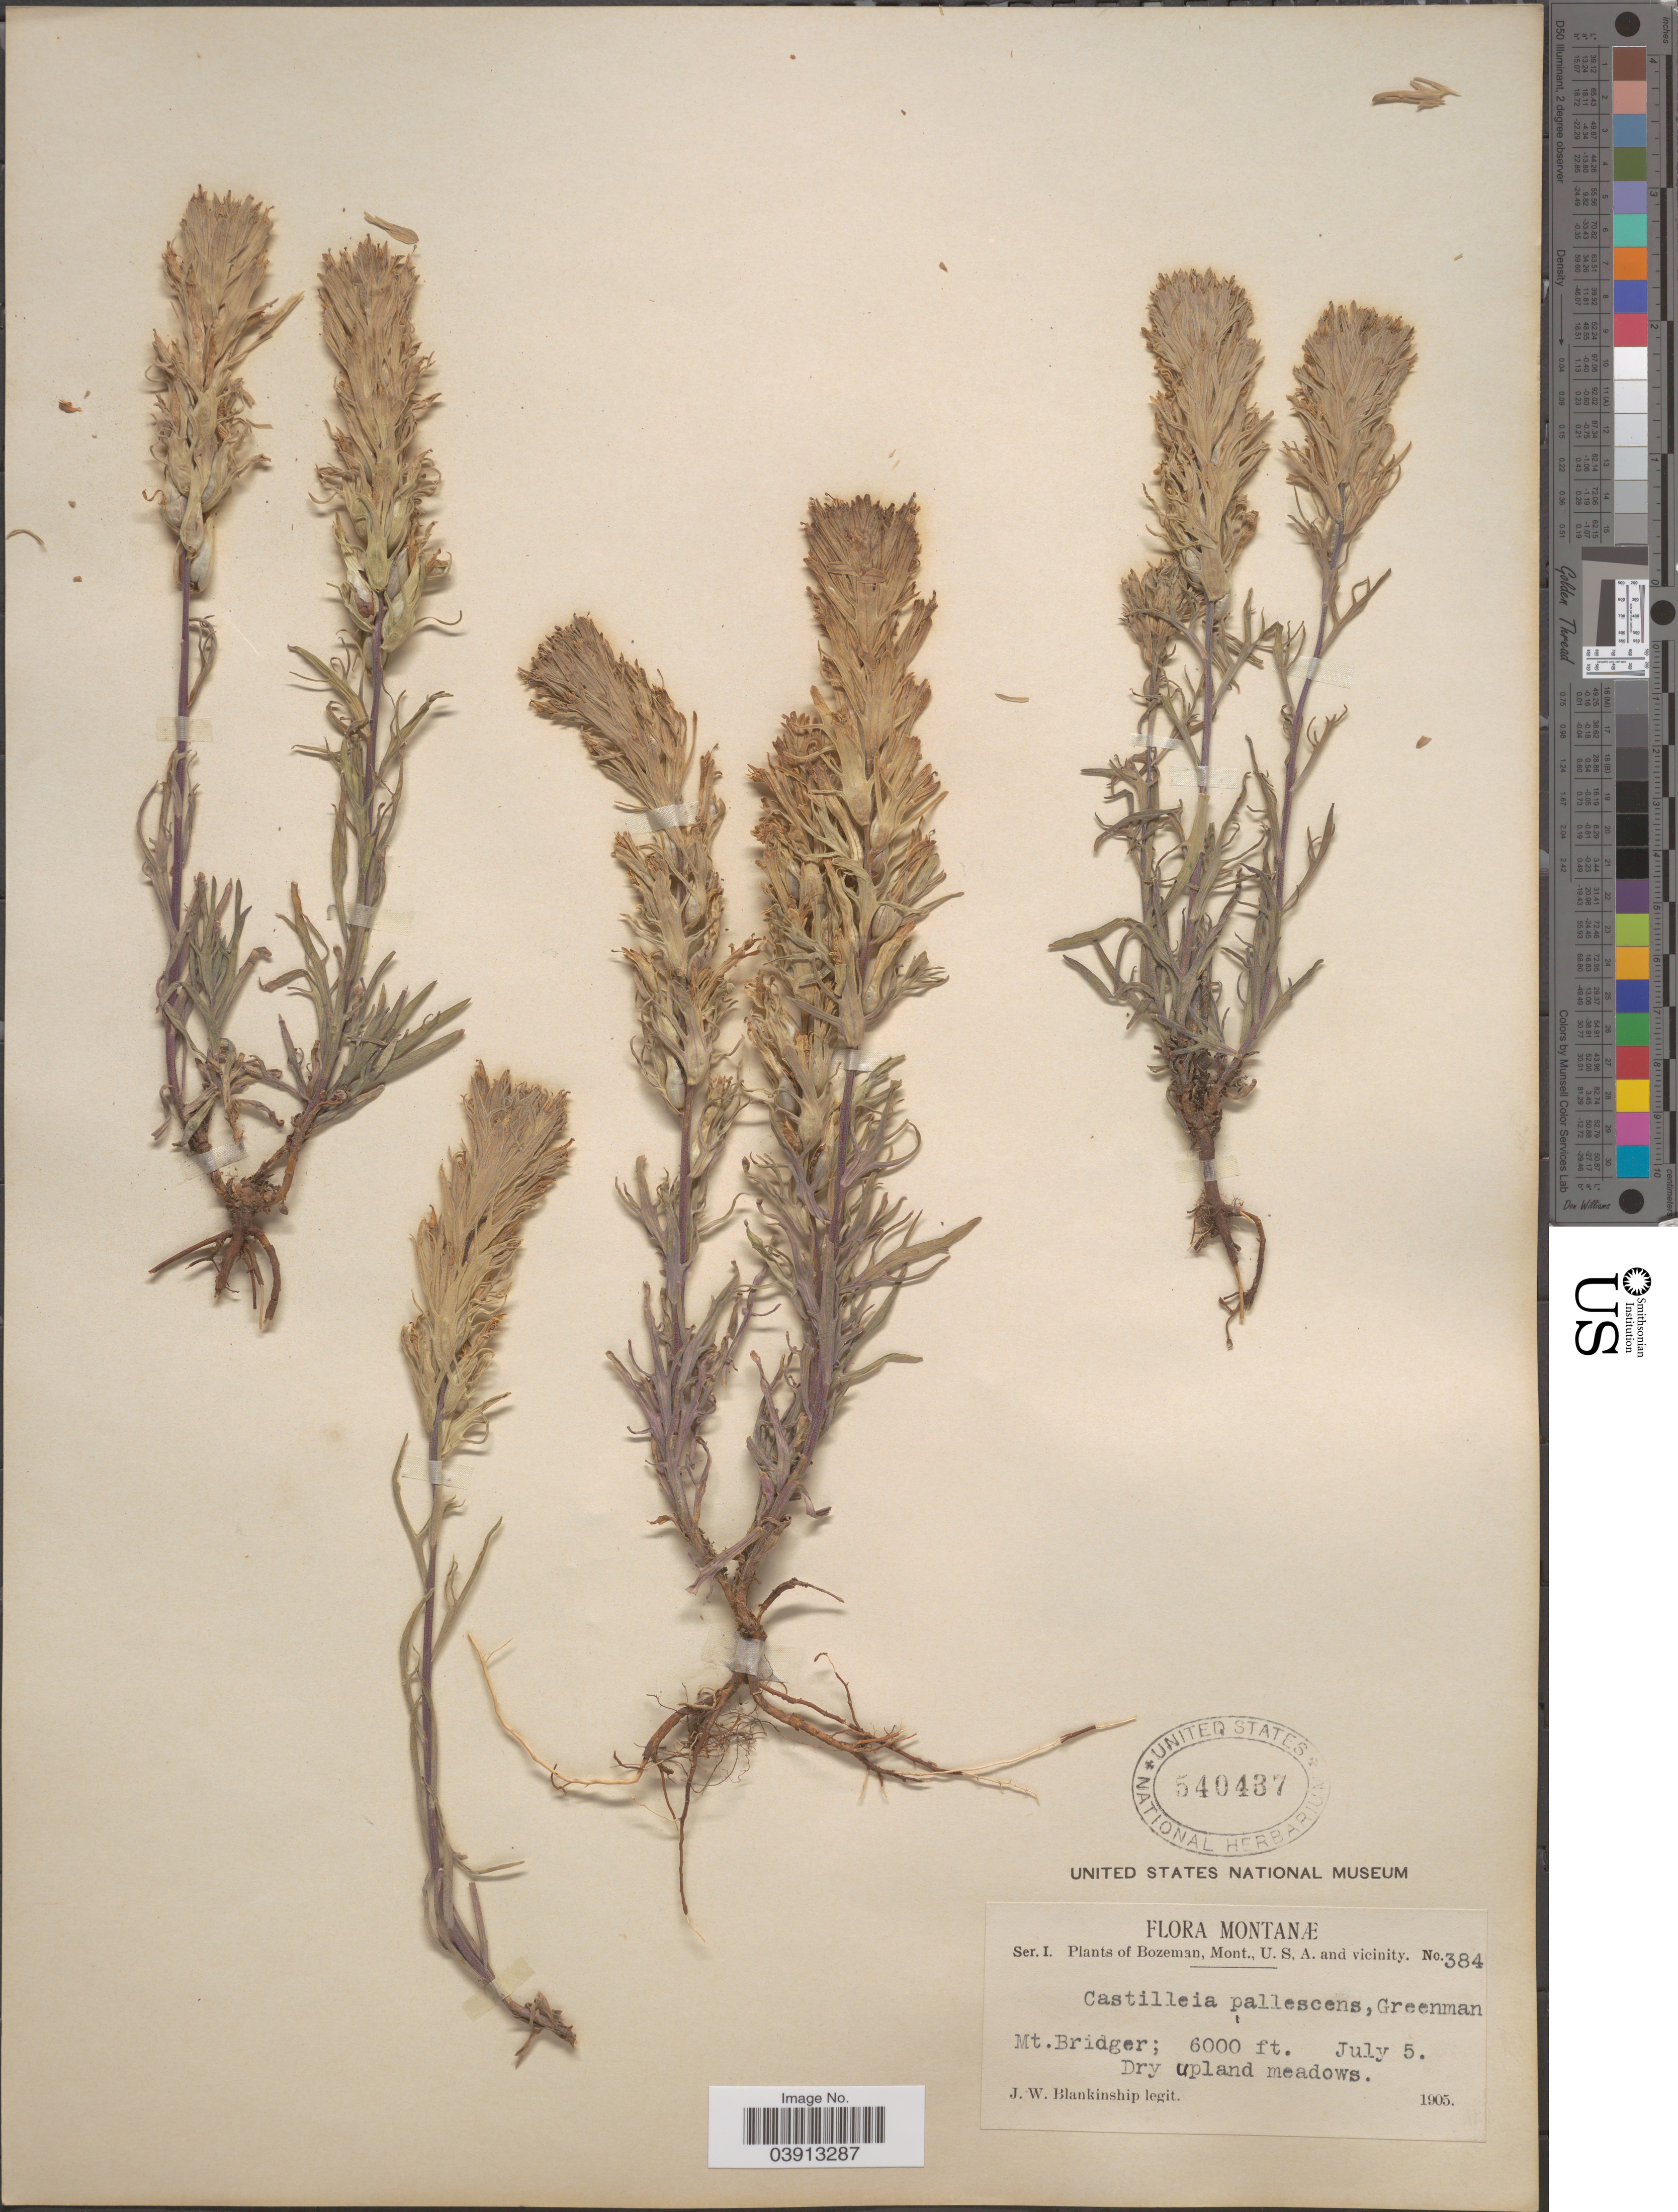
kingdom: Plantae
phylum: Tracheophyta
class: Magnoliopsida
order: Lamiales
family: Orobanchaceae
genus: Castilleja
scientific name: Castilleja pallescens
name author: (A. Gray) Greenm.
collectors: J. W. Blankinship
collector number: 384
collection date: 1905-07-05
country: United States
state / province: Montana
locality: Montanæ. Bozeman, Mont., U.S, A. and vicinity. Mt. Bridger.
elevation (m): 1829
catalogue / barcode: US 540437